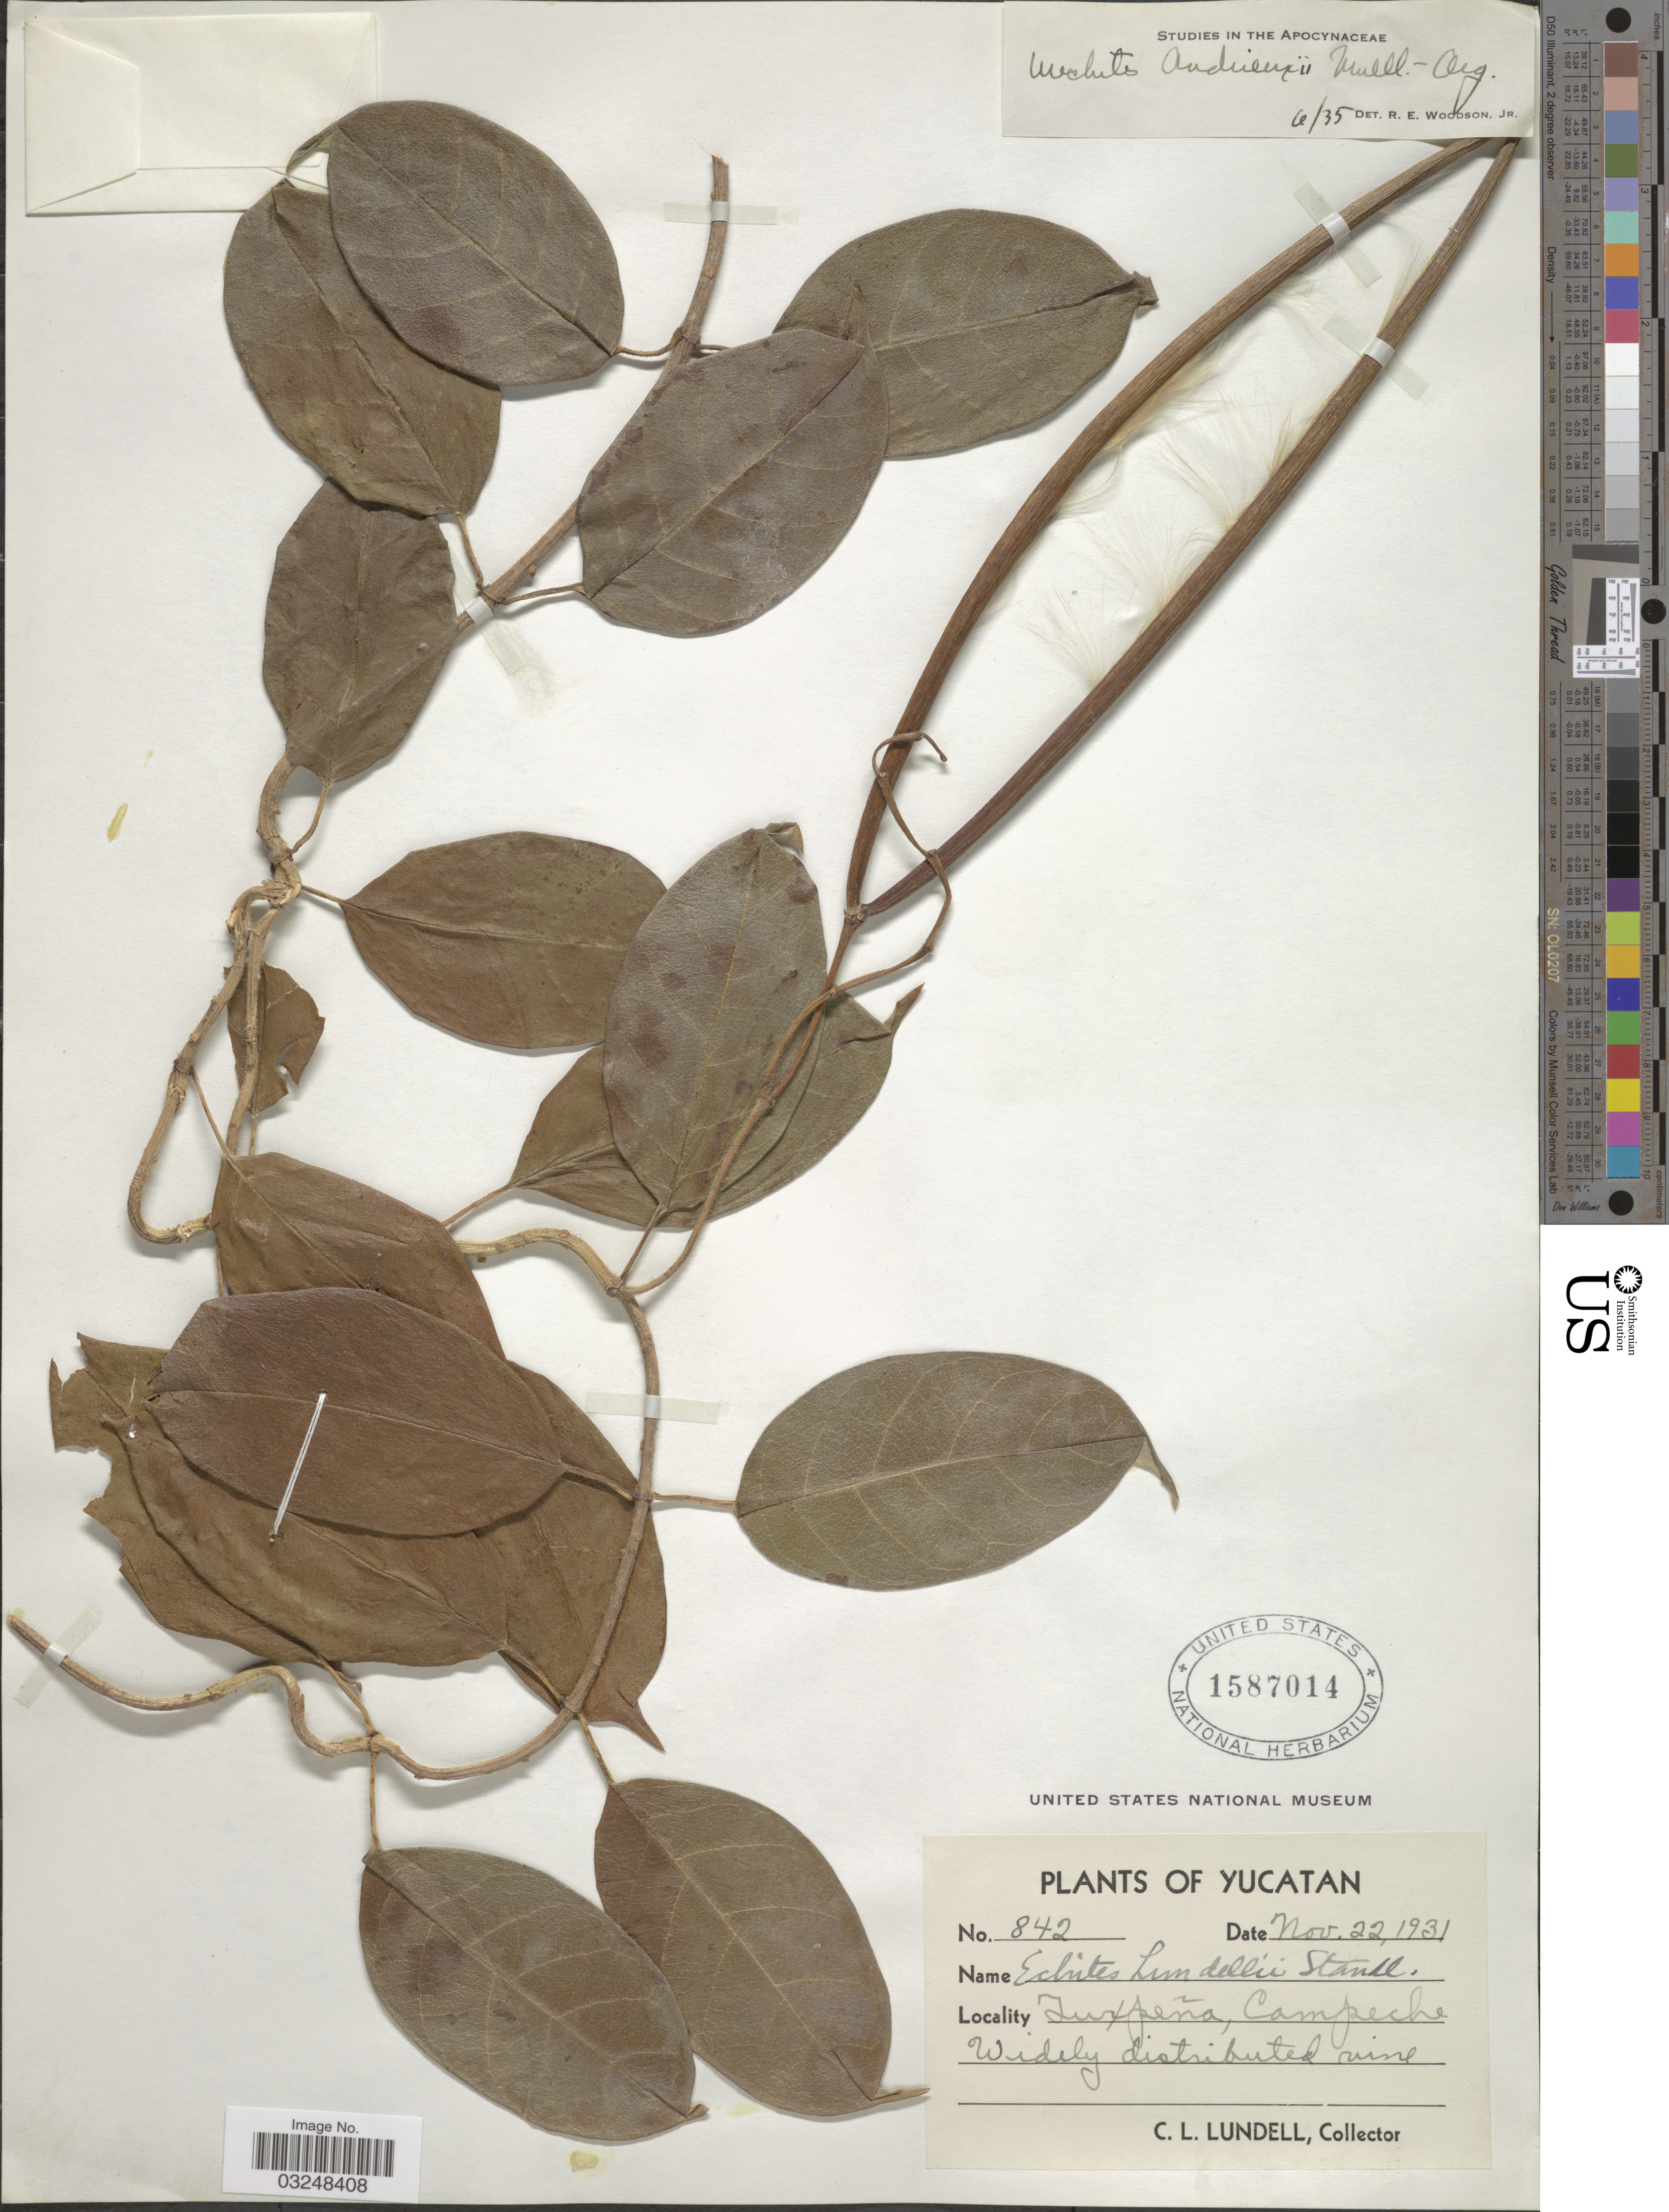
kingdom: Plantae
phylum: Tracheophyta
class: Magnoliopsida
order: Gentianales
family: Apocynaceae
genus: Urechites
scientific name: Urechites andrieuxii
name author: Müll. Arg.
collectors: C. L. Lundell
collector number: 842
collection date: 1931-11-22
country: Mexico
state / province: Campeche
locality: Tuxpeña, Yucatan.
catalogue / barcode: US 1587014